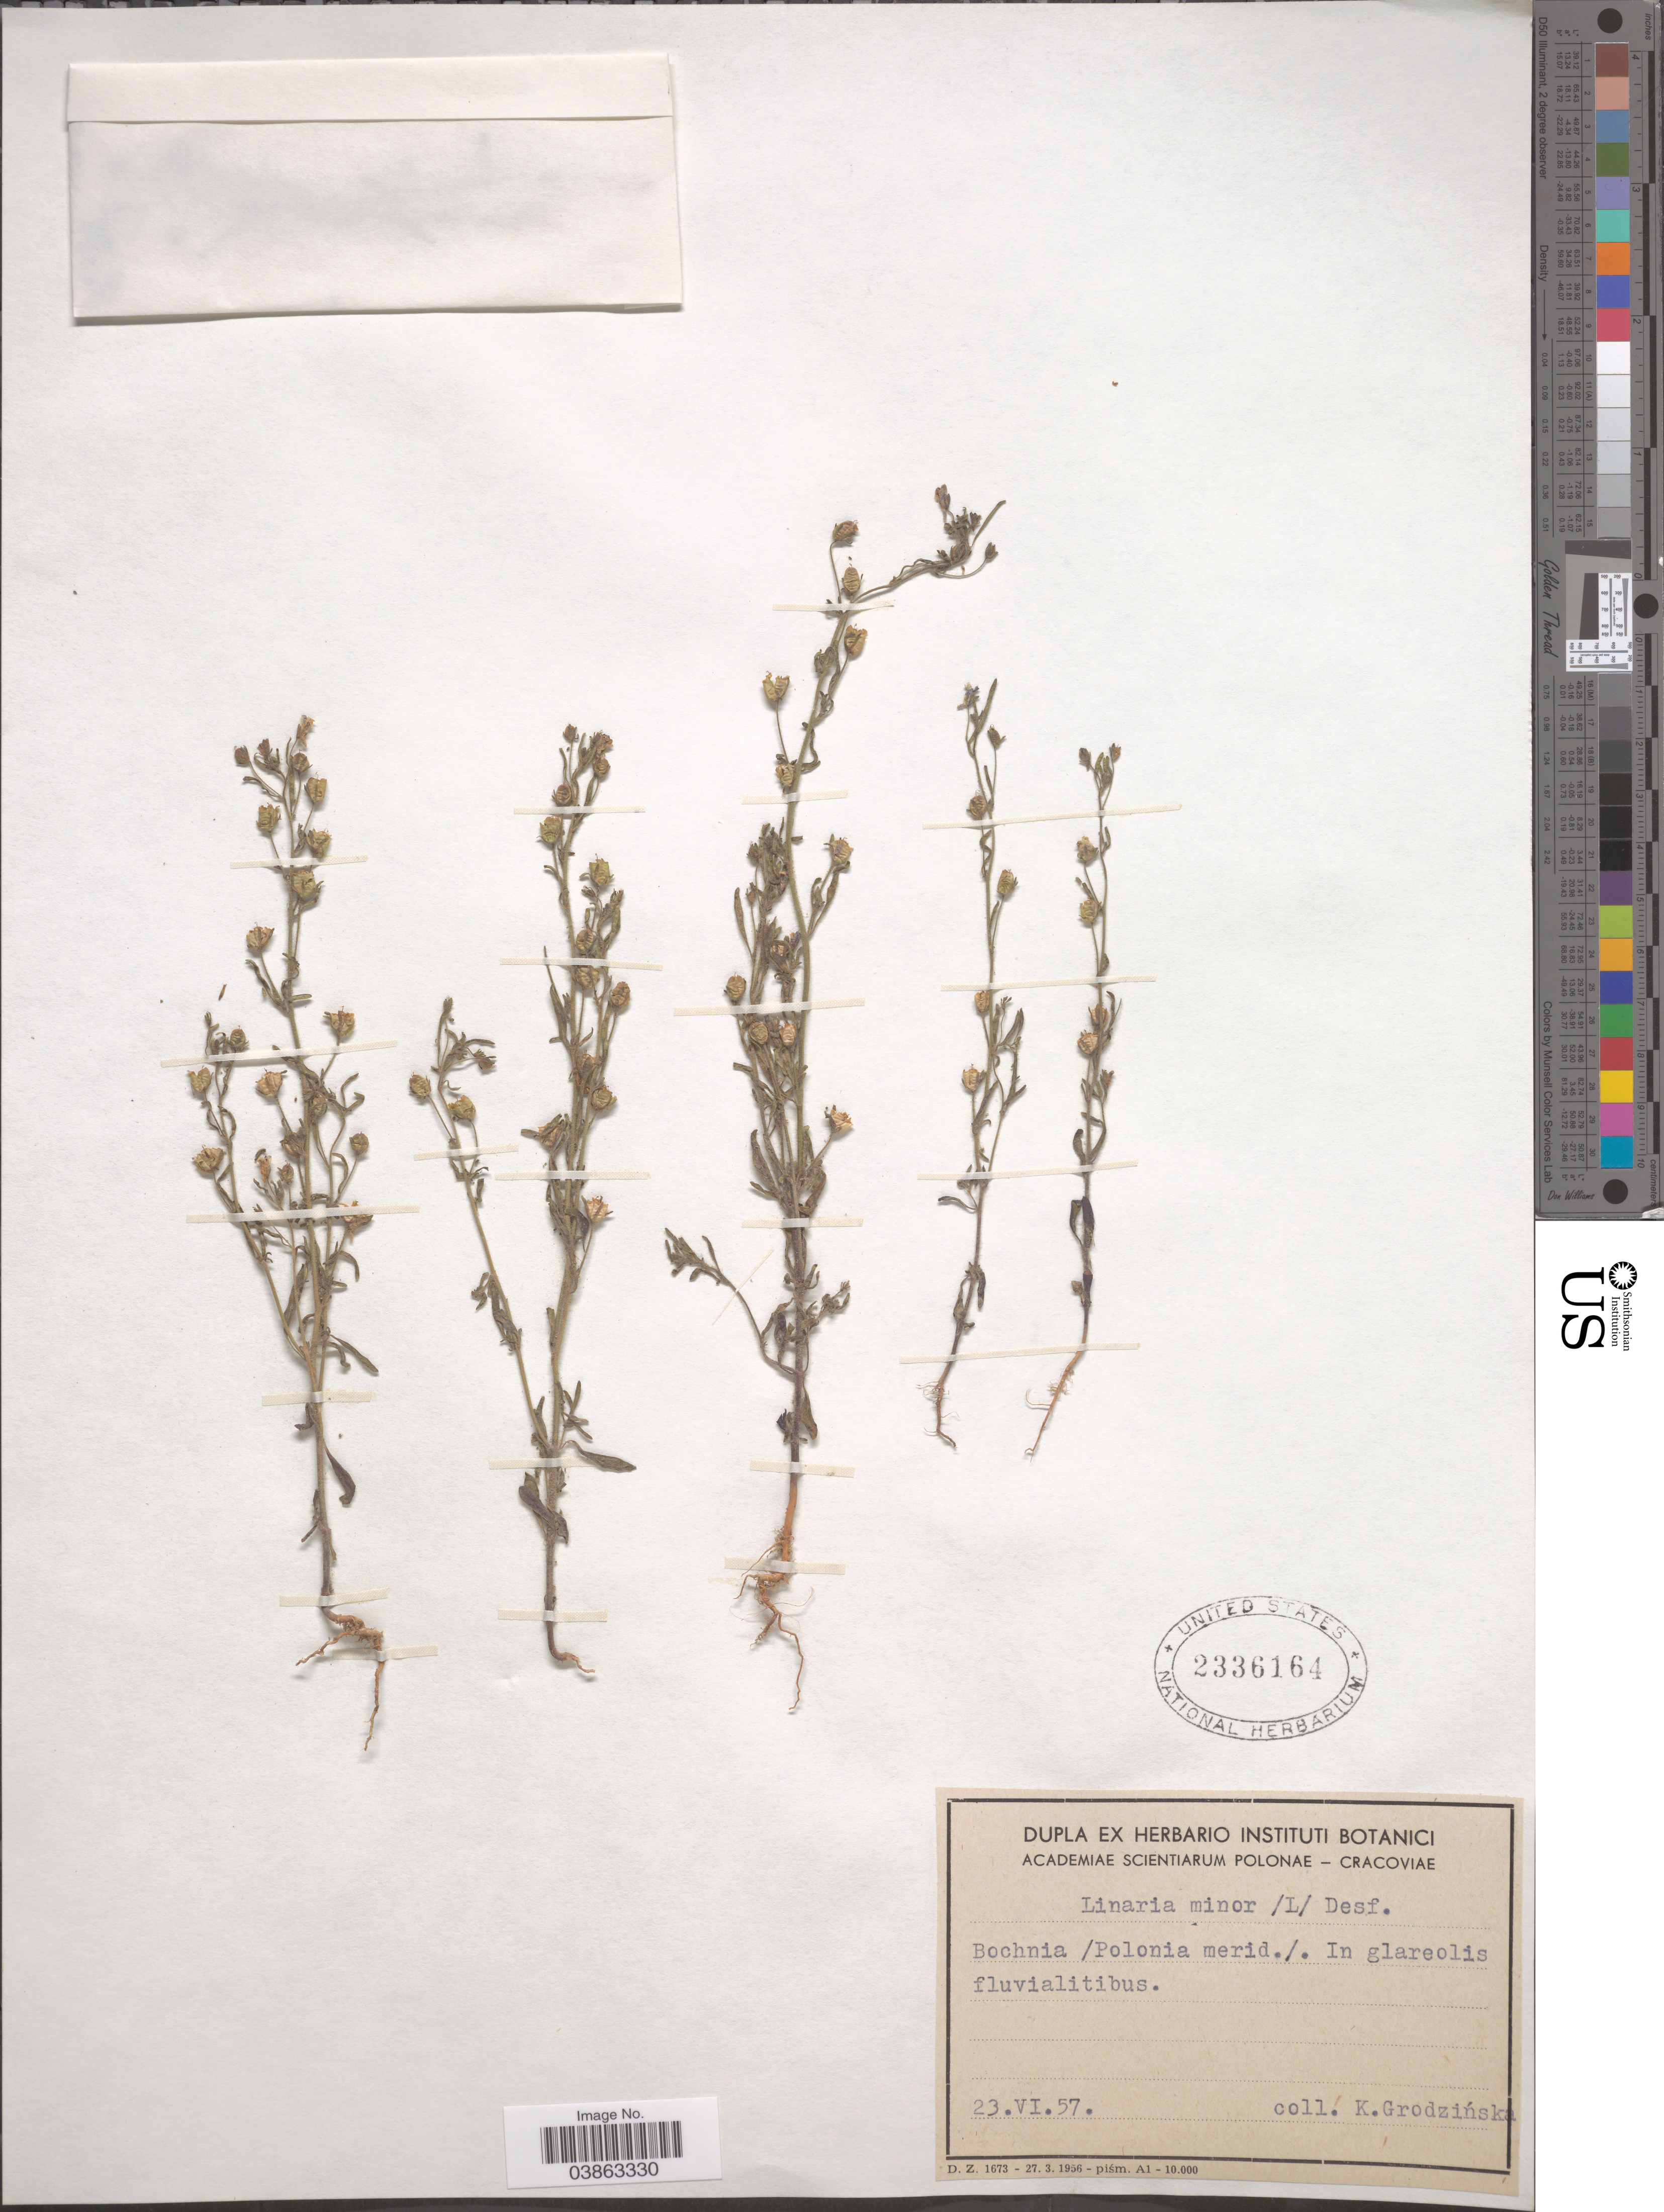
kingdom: Plantae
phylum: Tracheophyta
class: Magnoliopsida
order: Lamiales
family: Plantaginaceae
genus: Linaria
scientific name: Linaria minor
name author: (L.) Desf.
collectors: K. Grodzinska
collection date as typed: Transcribed d/m/y: 23/6/57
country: Poland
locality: Bochnia / Polonia merid. /. In glareolis fluvilitibus.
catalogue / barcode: US 2336164